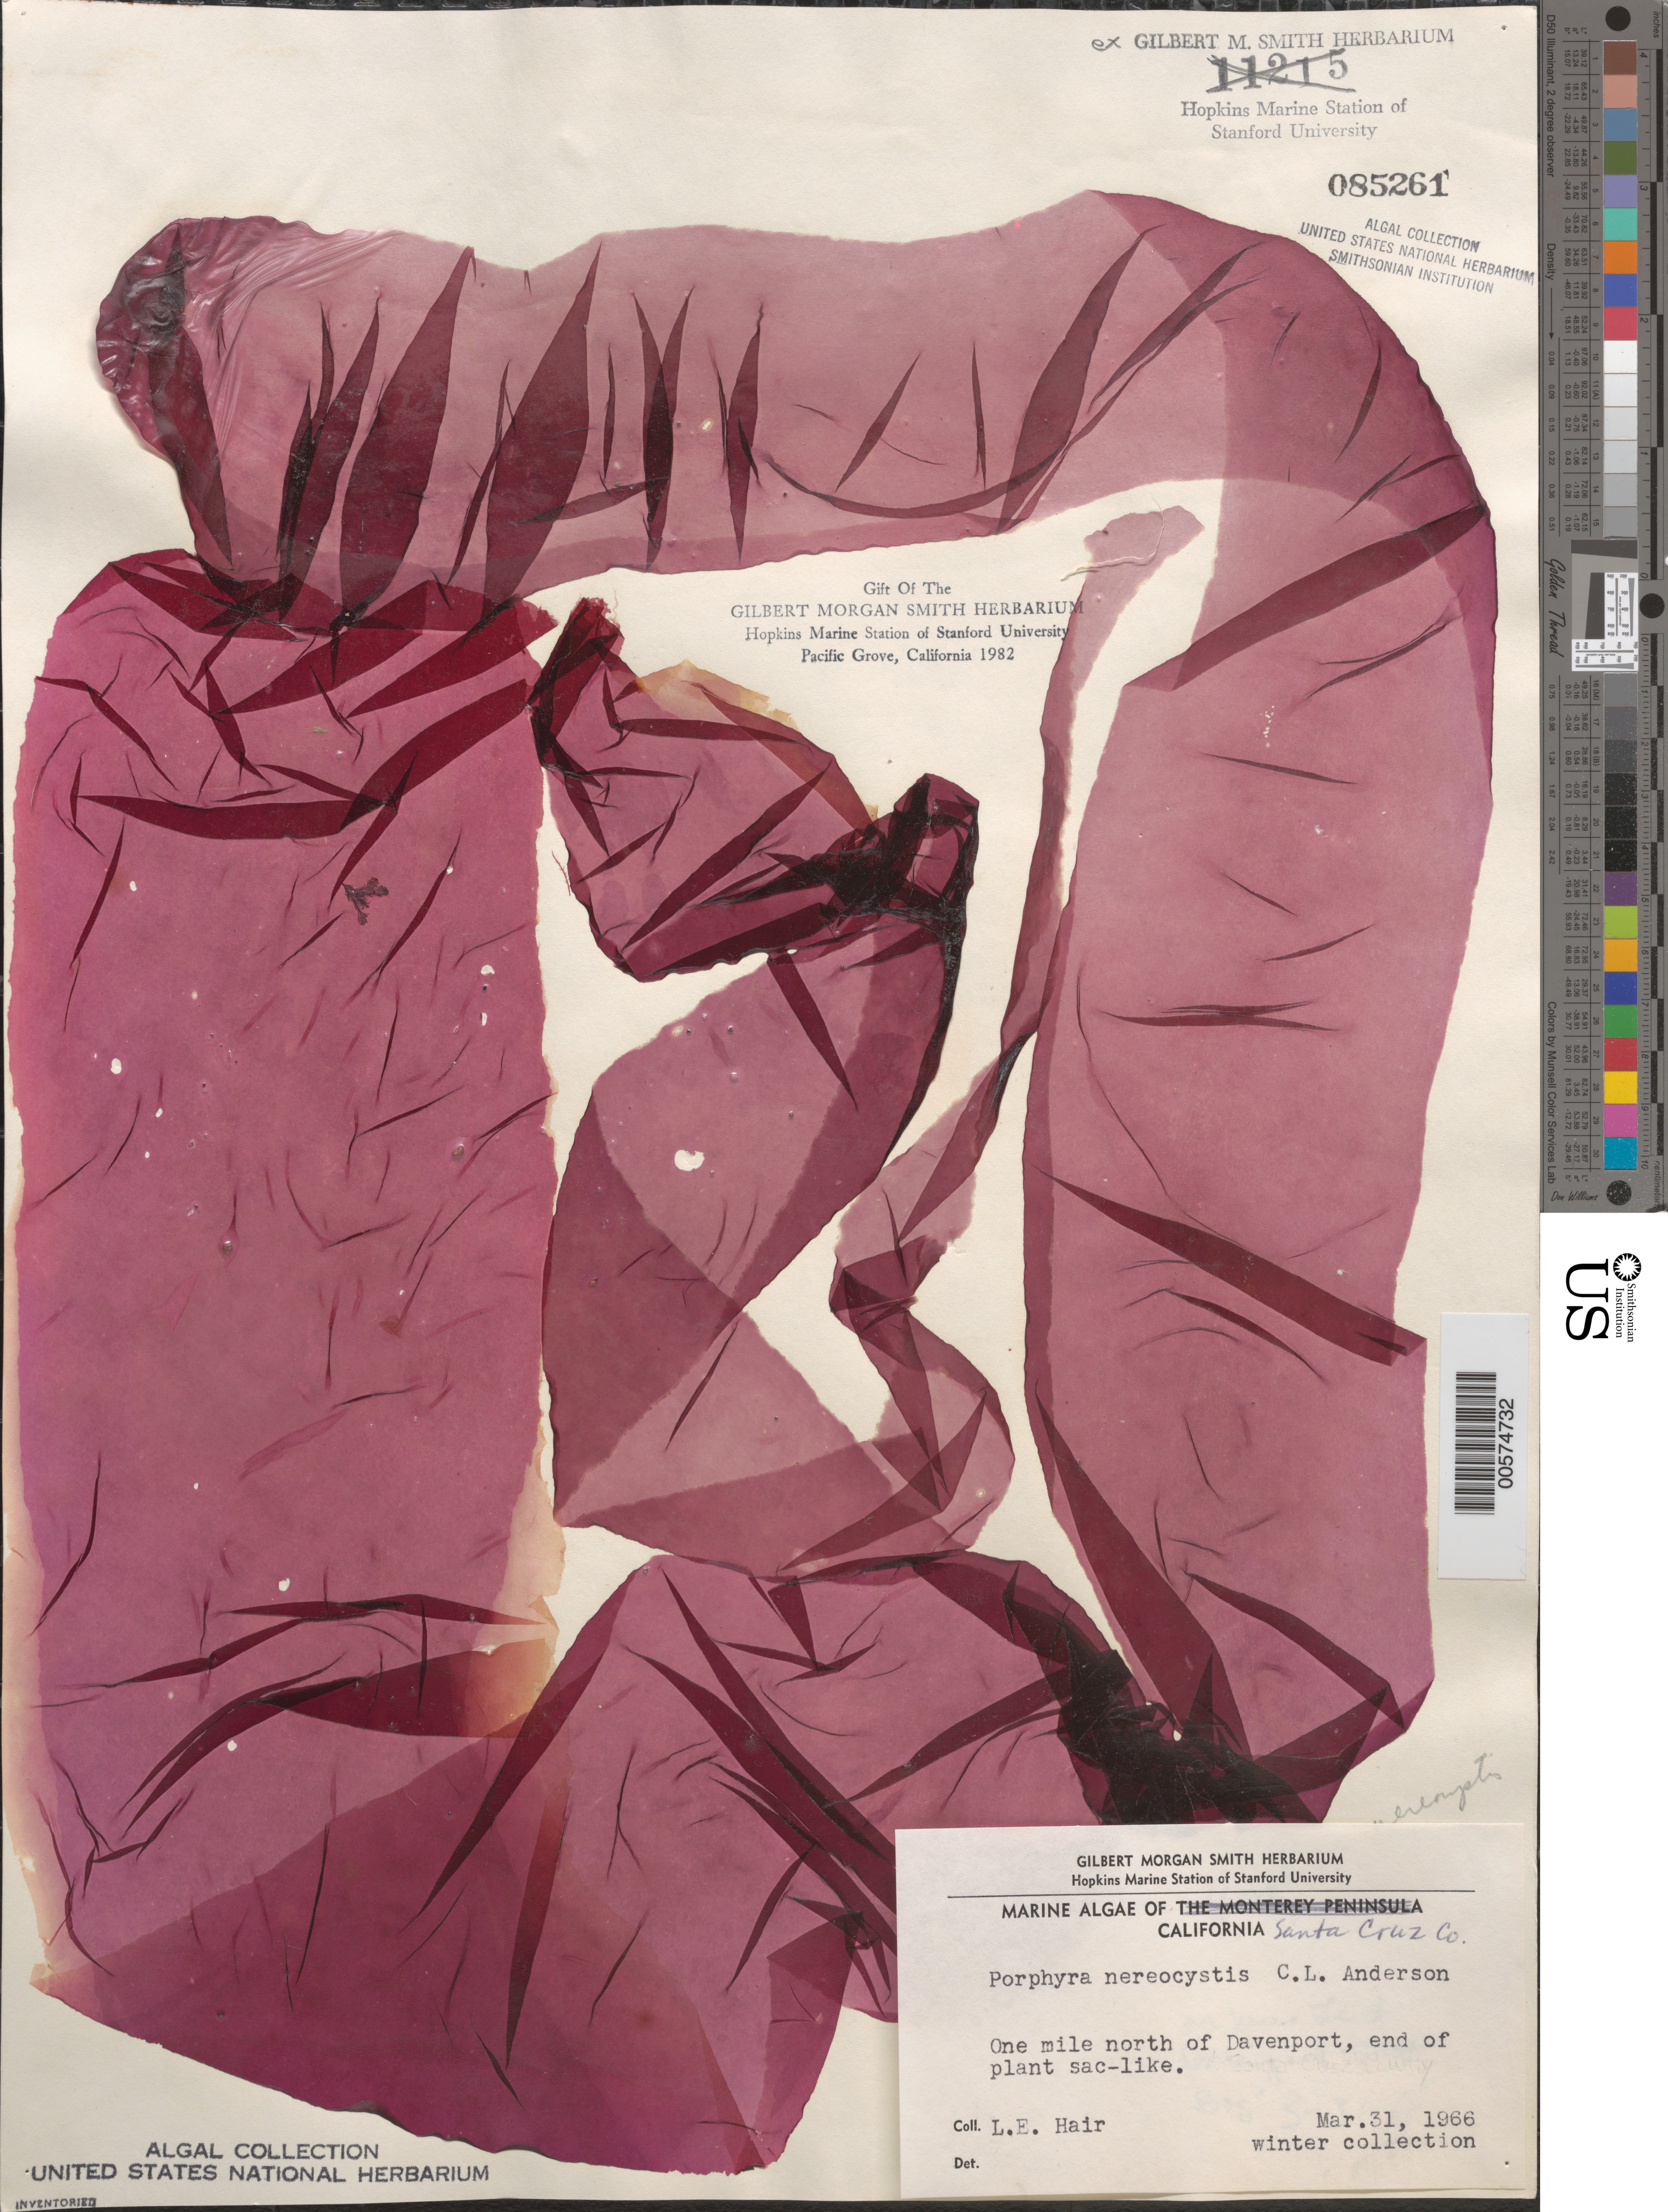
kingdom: Plantae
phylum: Rhodophyta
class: Bangiophyceae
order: Bangiales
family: Bangiaceae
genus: Pyropia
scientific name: Pyropia nereocystis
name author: (C.L. Anderson) S.C. Lindstrom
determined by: Algae name updating Project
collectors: L. Hair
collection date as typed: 31 Mar 1966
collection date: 1966-03-31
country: United States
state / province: California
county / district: Santa Cruz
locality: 1 mile north of Davenport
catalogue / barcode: US 85261